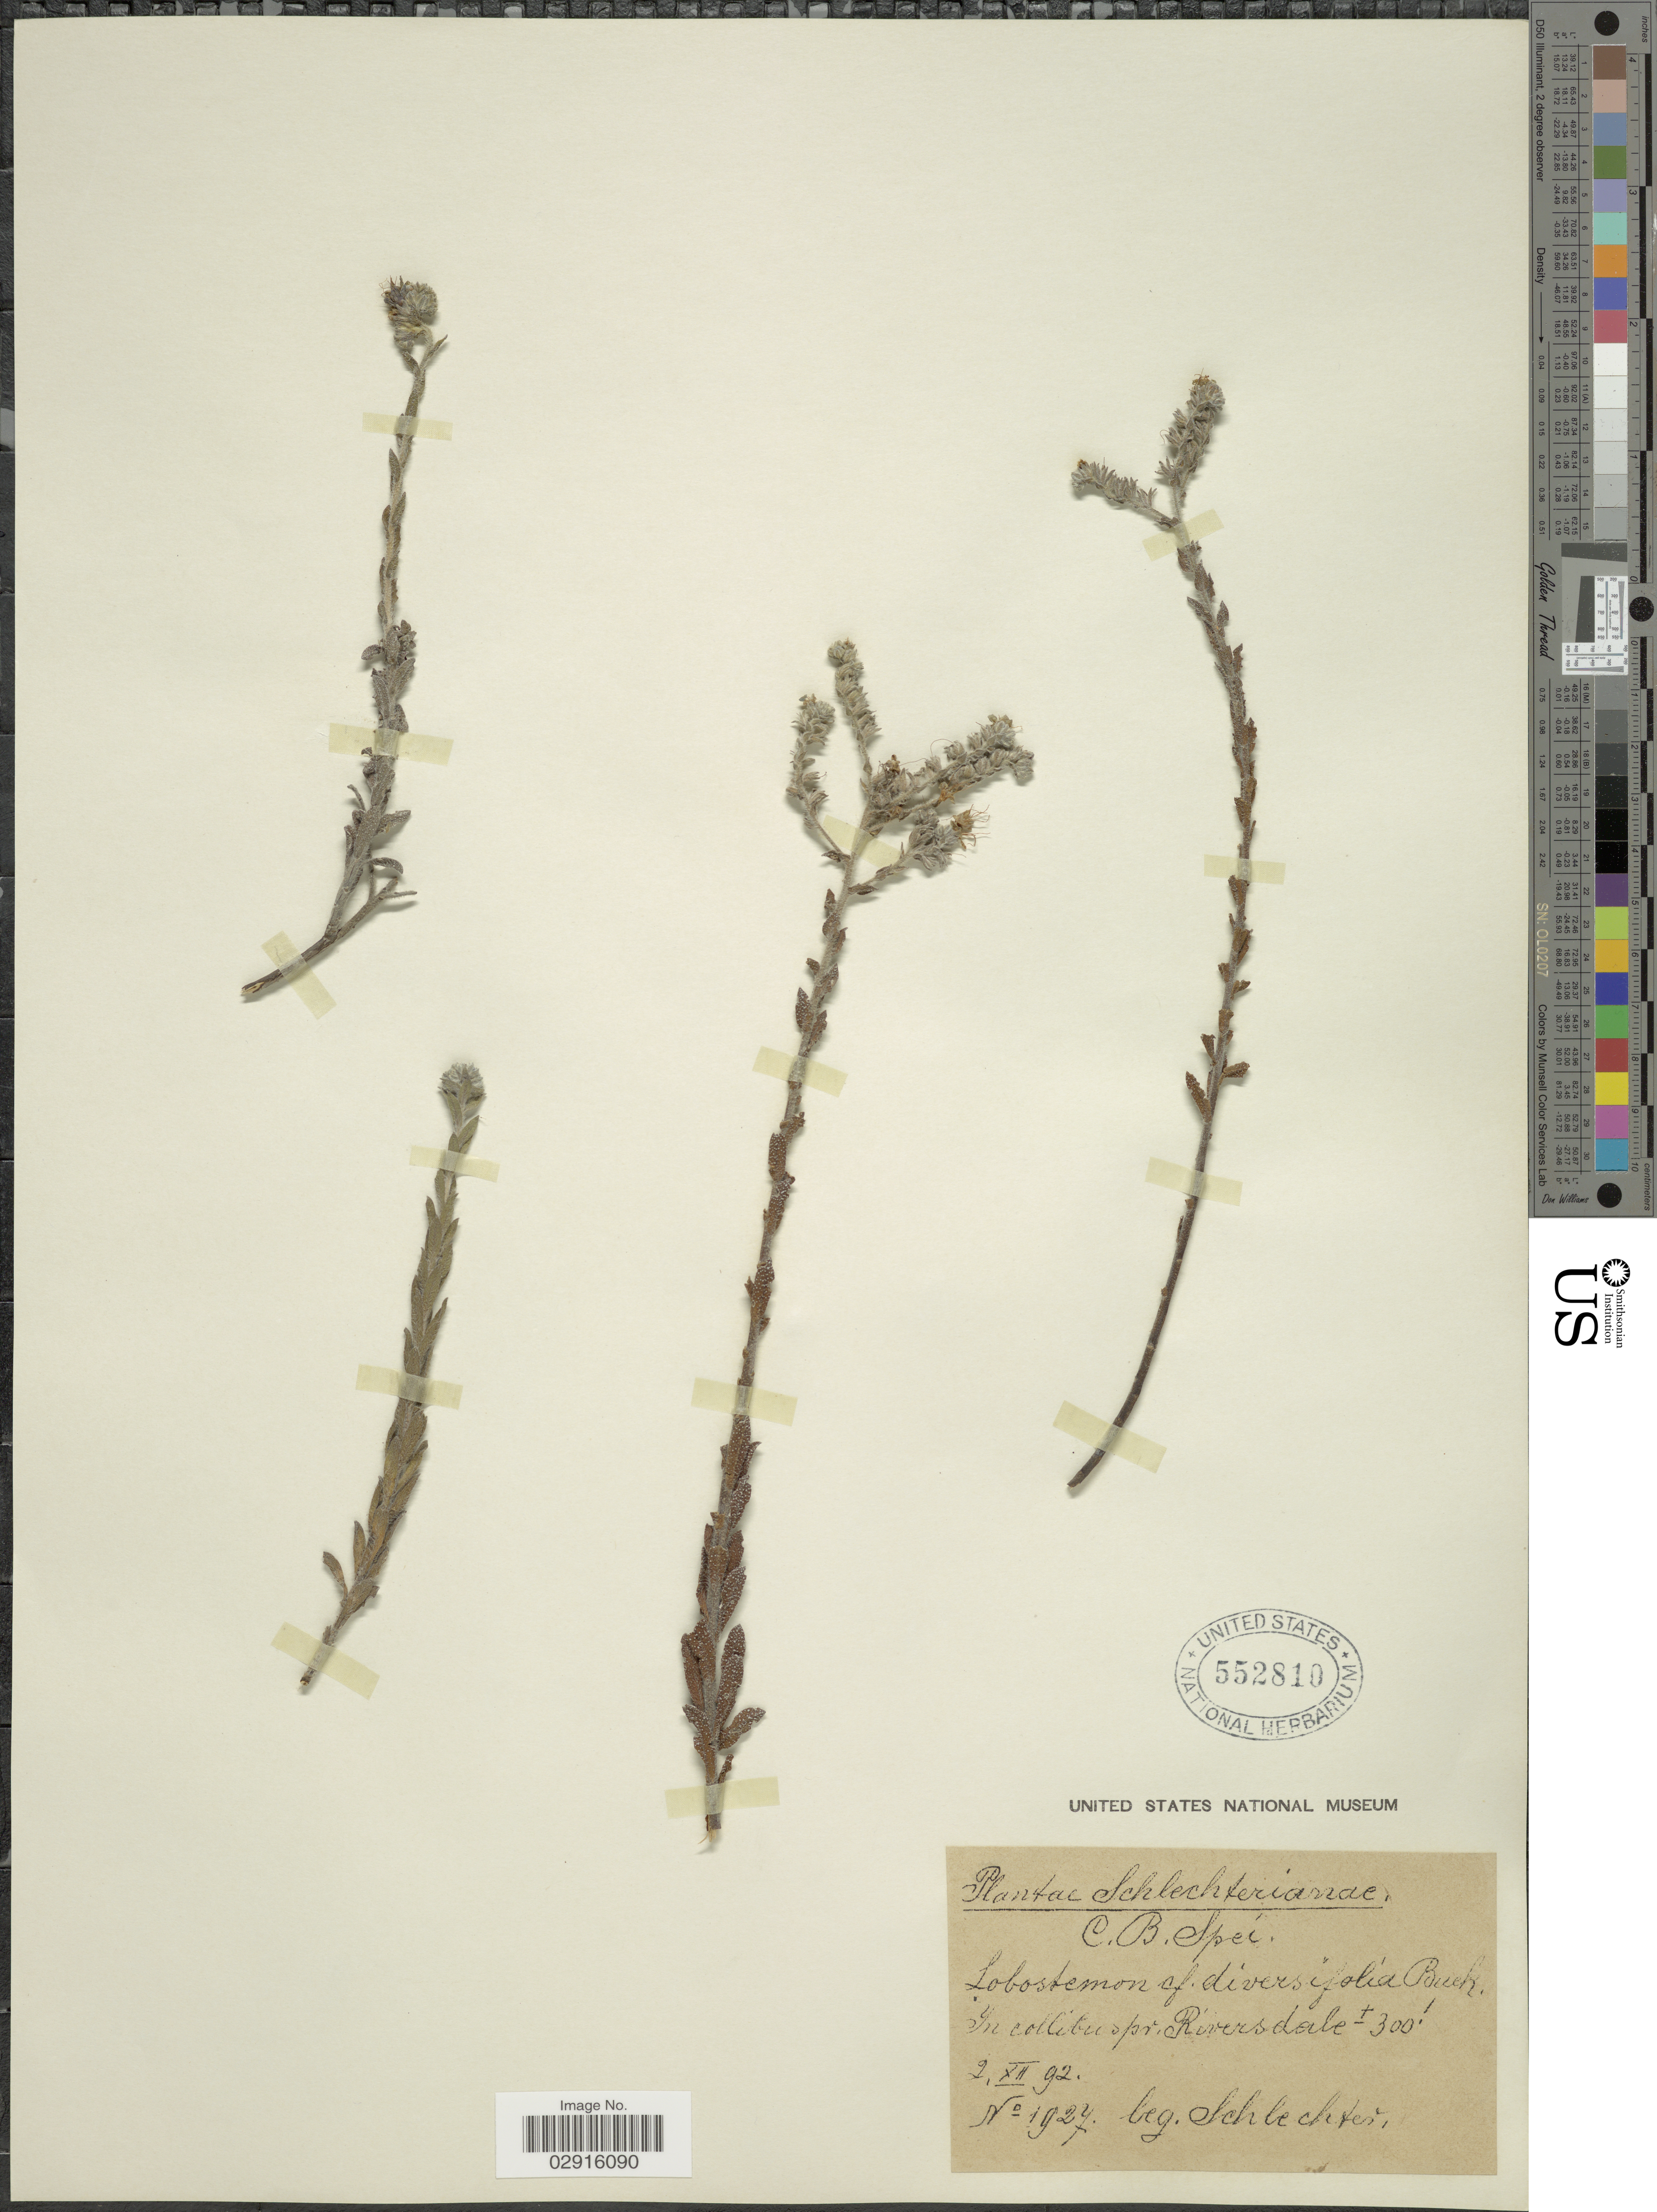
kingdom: Plantae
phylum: Tracheophyta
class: Magnoliopsida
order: Boraginales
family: Boraginaceae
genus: Lobostemon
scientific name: Lobostemon diversifolius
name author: H. Buek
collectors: Schlechter, --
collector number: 1927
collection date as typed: Transcribed d/m/y: 2/12/92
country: South Africa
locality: C.B.Spei. In collibus pr. Riversdale.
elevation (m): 91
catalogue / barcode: US 552810